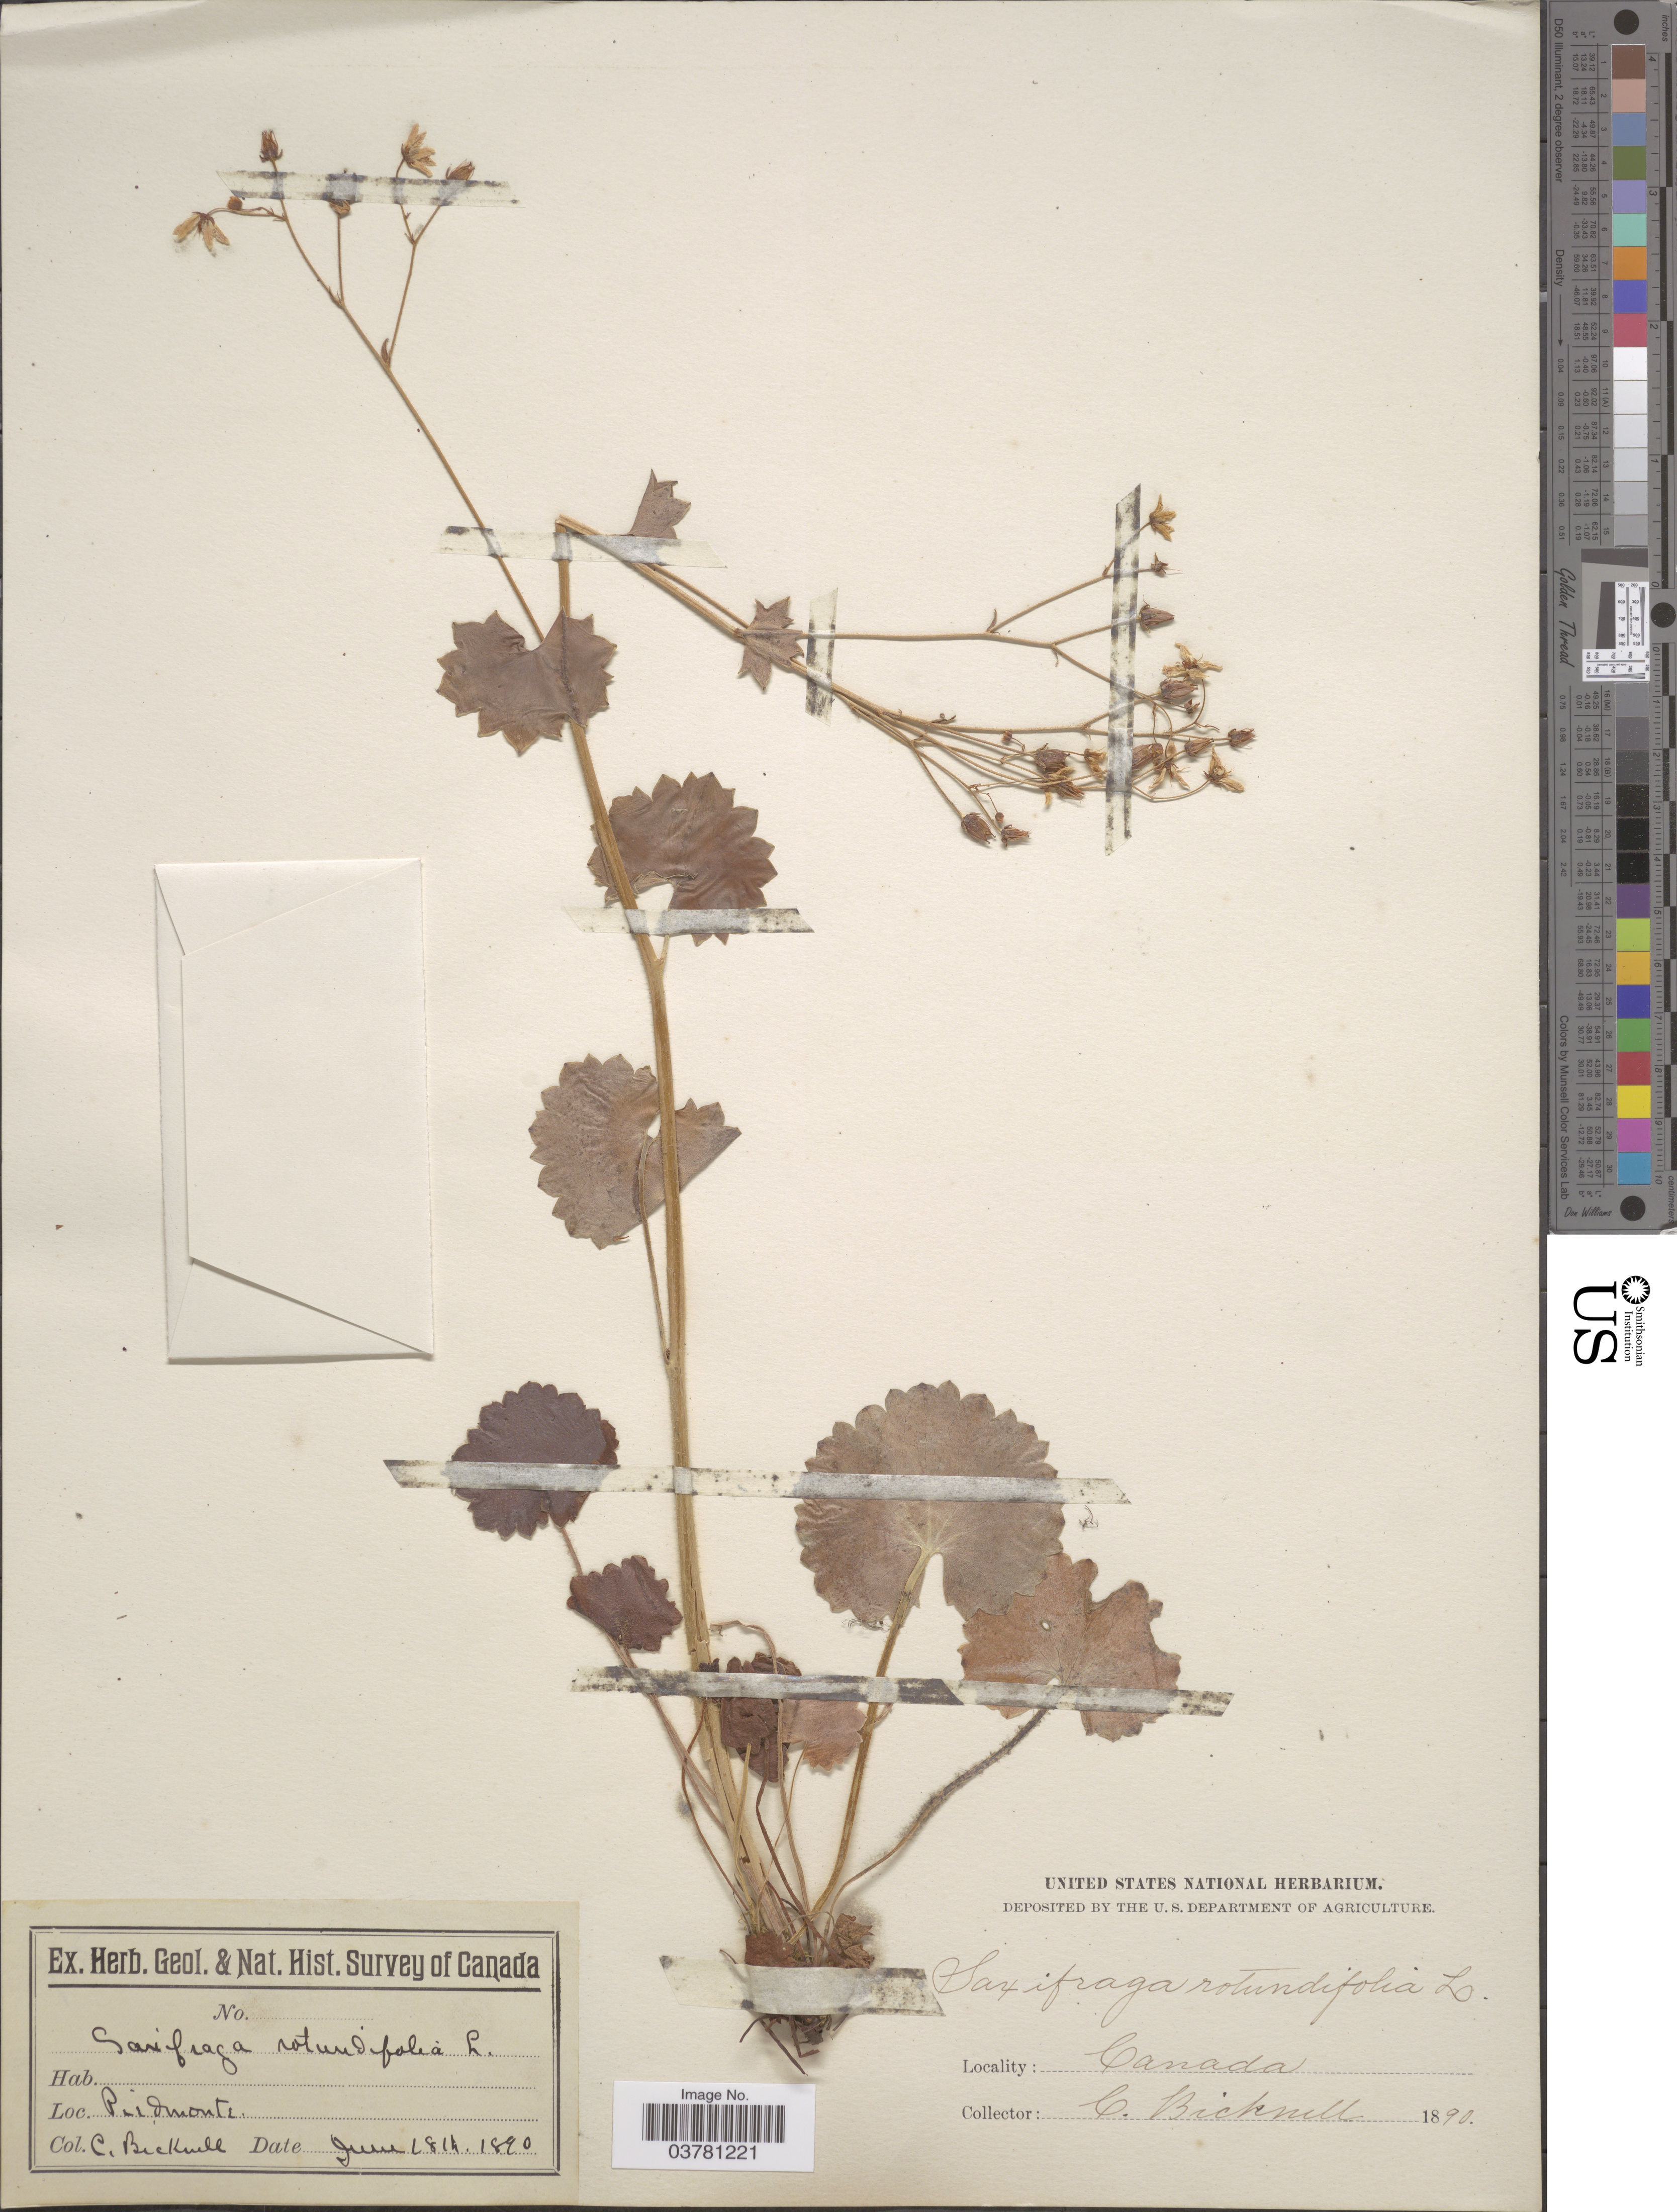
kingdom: Plantae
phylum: Tracheophyta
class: Magnoliopsida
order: Saxifragales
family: Saxifragaceae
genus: Saxifraga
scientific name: Saxifraga rotundifolia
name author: L.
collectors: C. Bicknell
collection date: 1890-06-18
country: Canada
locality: Geol. & Nat. Hist. Survey of Canada. Piedmonte.